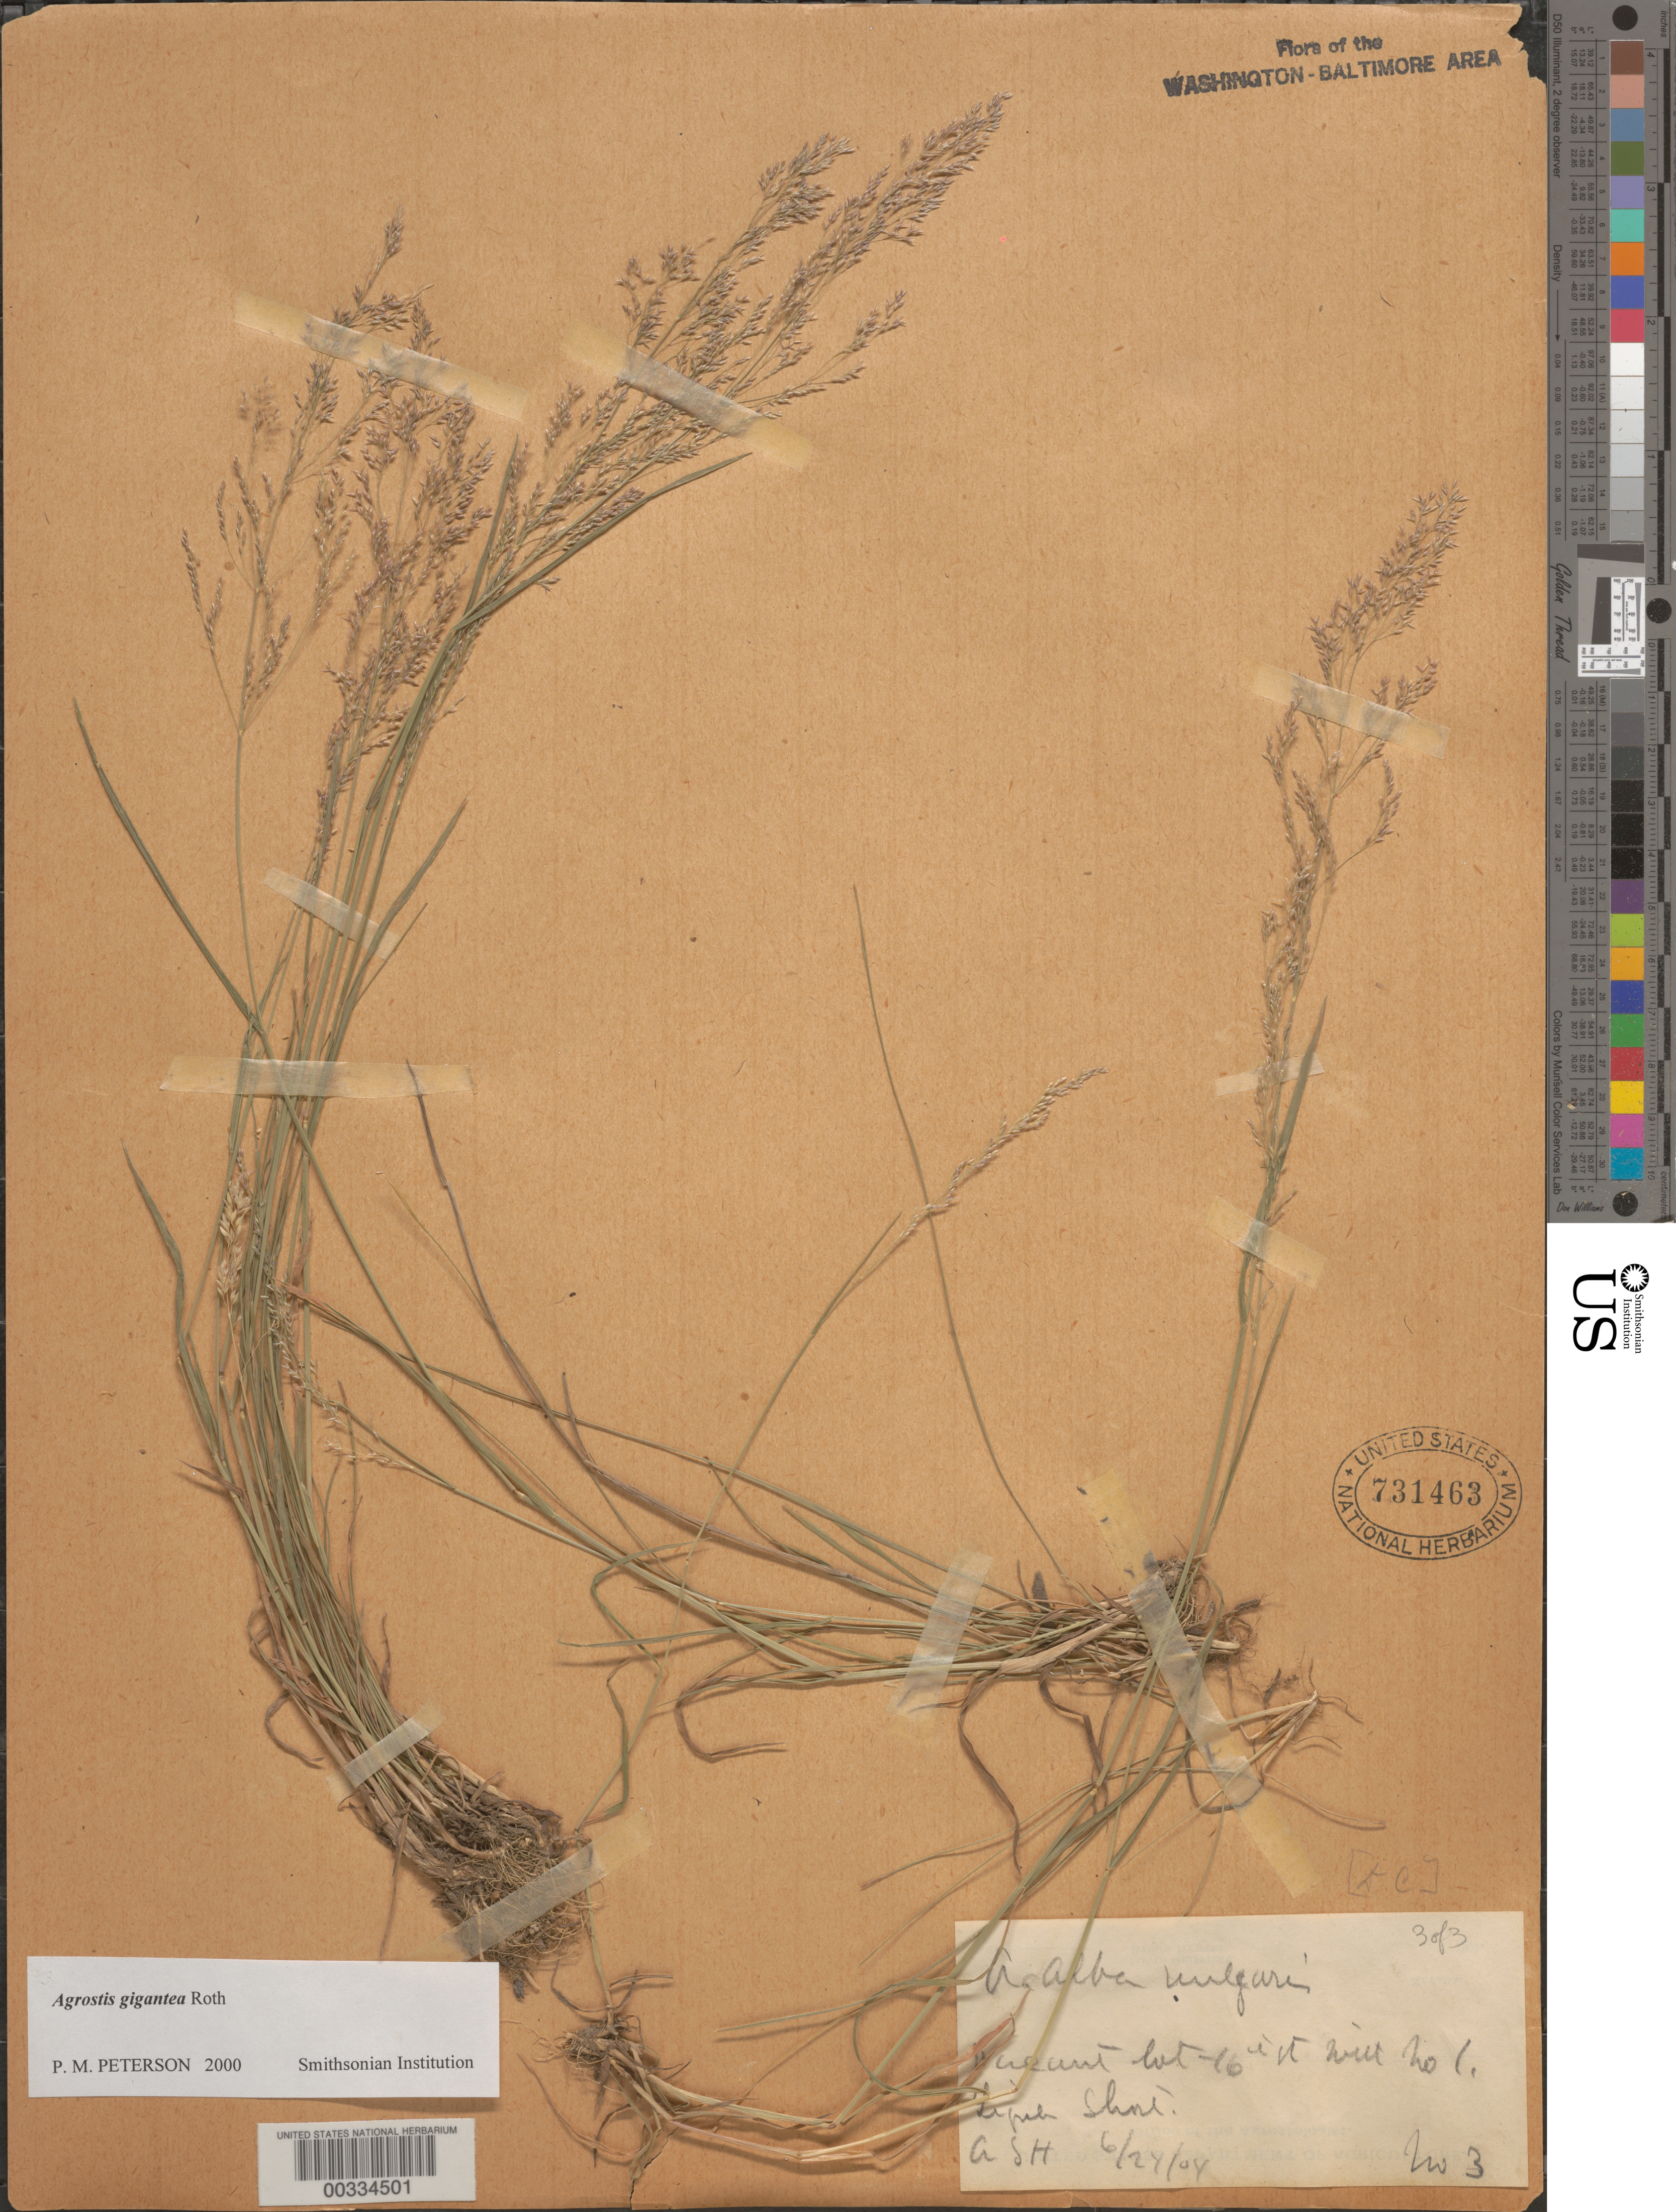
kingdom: Plantae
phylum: Tracheophyta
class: Liliopsida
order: Poales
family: Poaceae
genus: Agrostis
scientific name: Agrostis gigantea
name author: Roth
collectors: A. S. Hitchcock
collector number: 3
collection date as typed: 24 Jun 1904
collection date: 1904-06-24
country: United States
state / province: District of Columbia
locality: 16th St. Rock Creek Park and Vicinity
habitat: Vacant lot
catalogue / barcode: US 731463